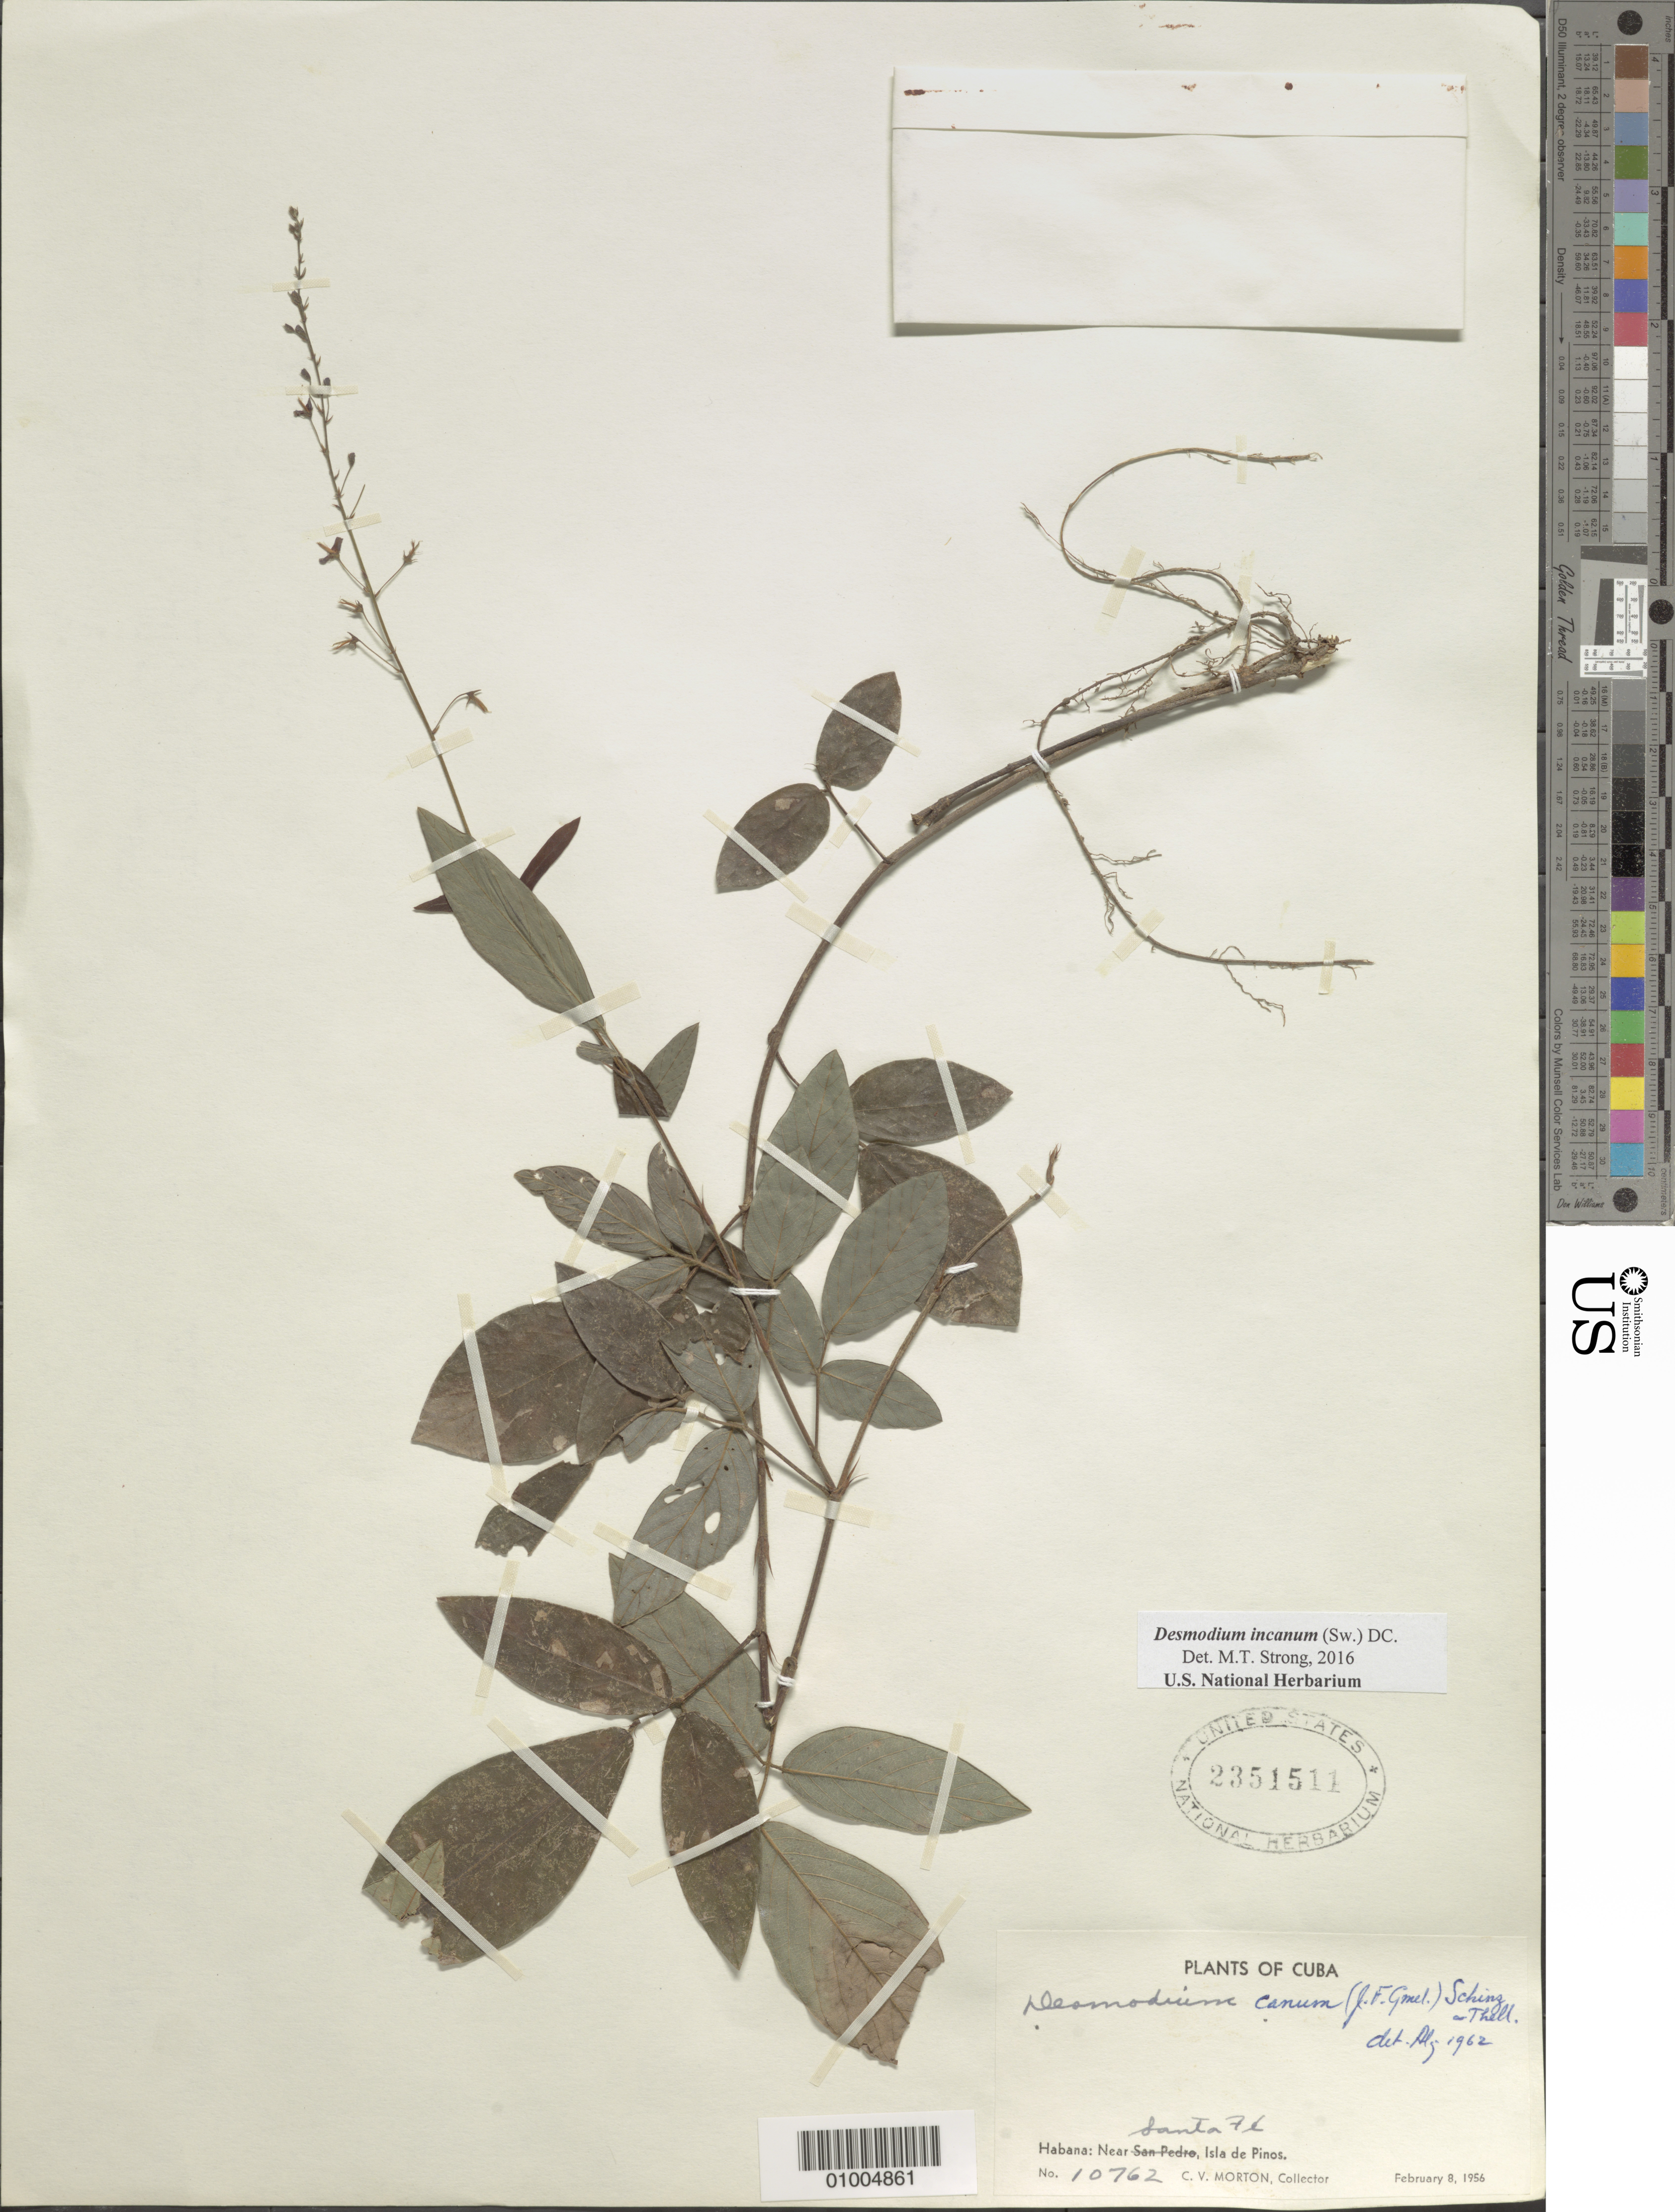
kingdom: Plantae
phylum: Tracheophyta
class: Magnoliopsida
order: Fabales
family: Fabaceae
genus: Desmodium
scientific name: Desmodium incanum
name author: (Sw.) DC.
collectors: C. V. Morton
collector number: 10762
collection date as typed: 08 Jan 1956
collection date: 1956-01-08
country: Cuba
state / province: La Habana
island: Cuba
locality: La Habana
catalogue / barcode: US 2351511